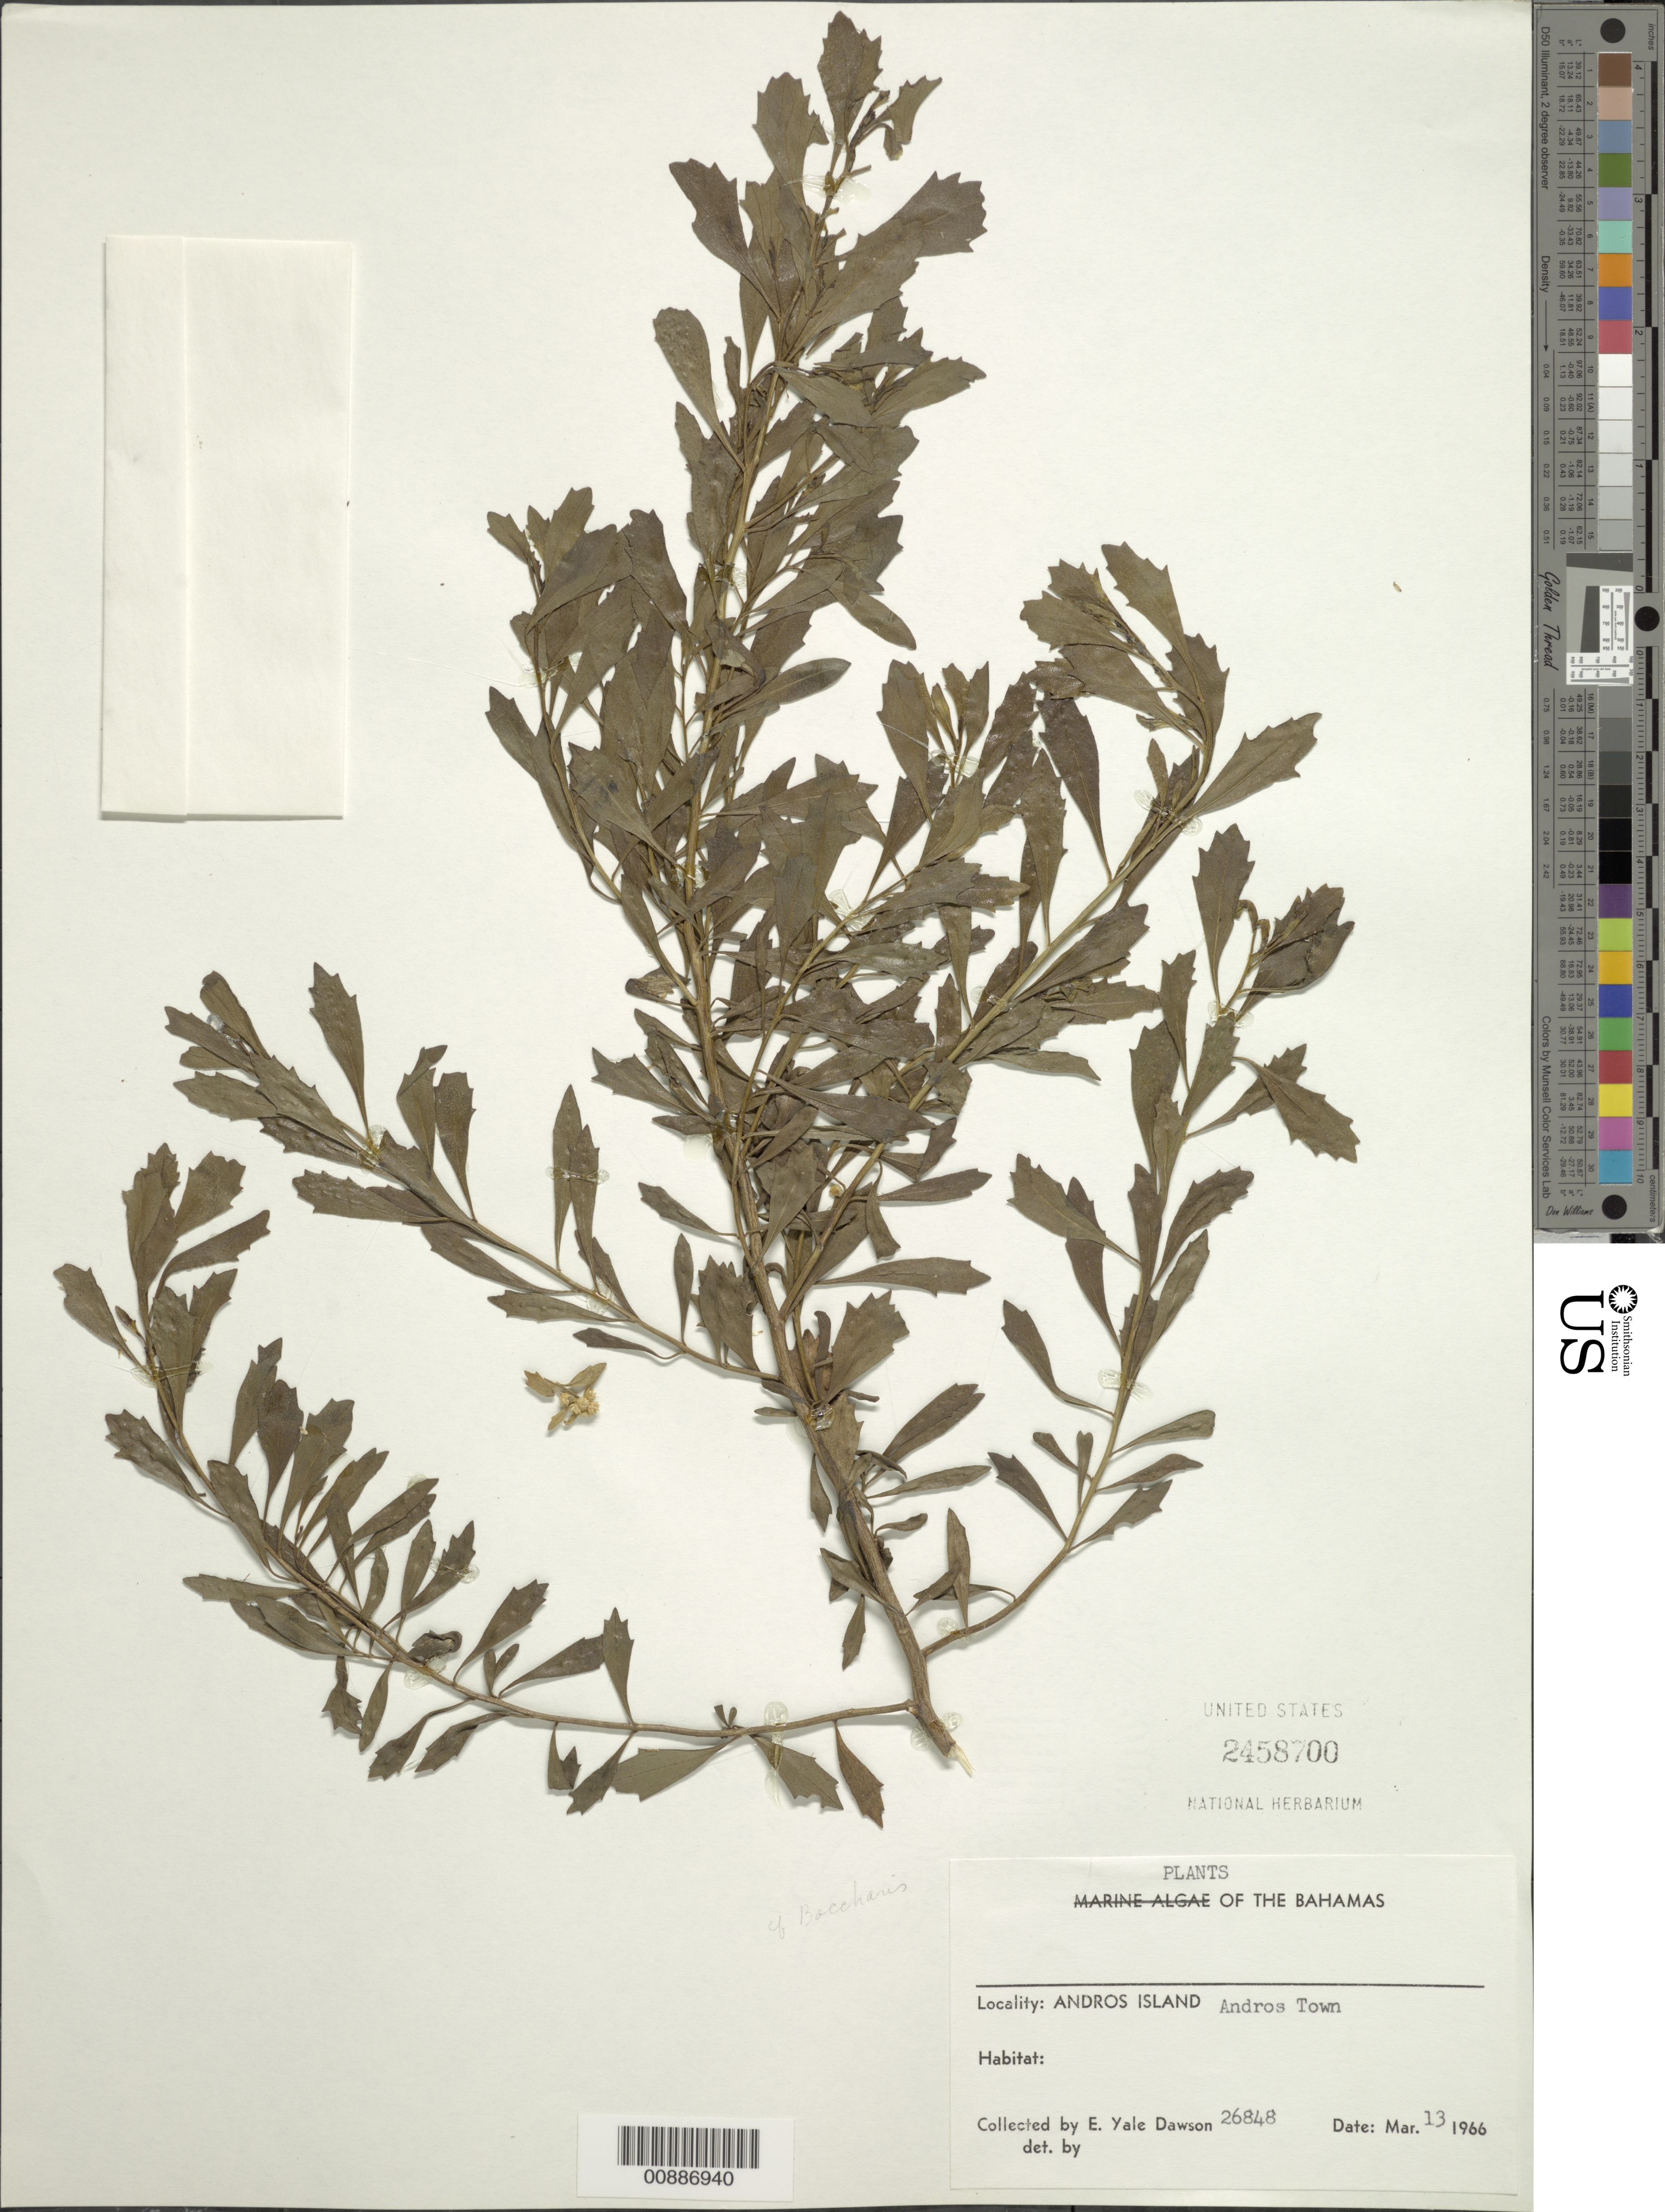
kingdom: Plantae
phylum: Tracheophyta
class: Magnoliopsida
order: Asterales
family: Asteraceae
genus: Baccharis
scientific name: Baccharis halimifolia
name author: L.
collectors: E. Y. Dawson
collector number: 26848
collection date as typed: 13 Mar 1966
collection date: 1966-03-13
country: Bahamas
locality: Andros Island. Andros Town.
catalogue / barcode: US 2458700